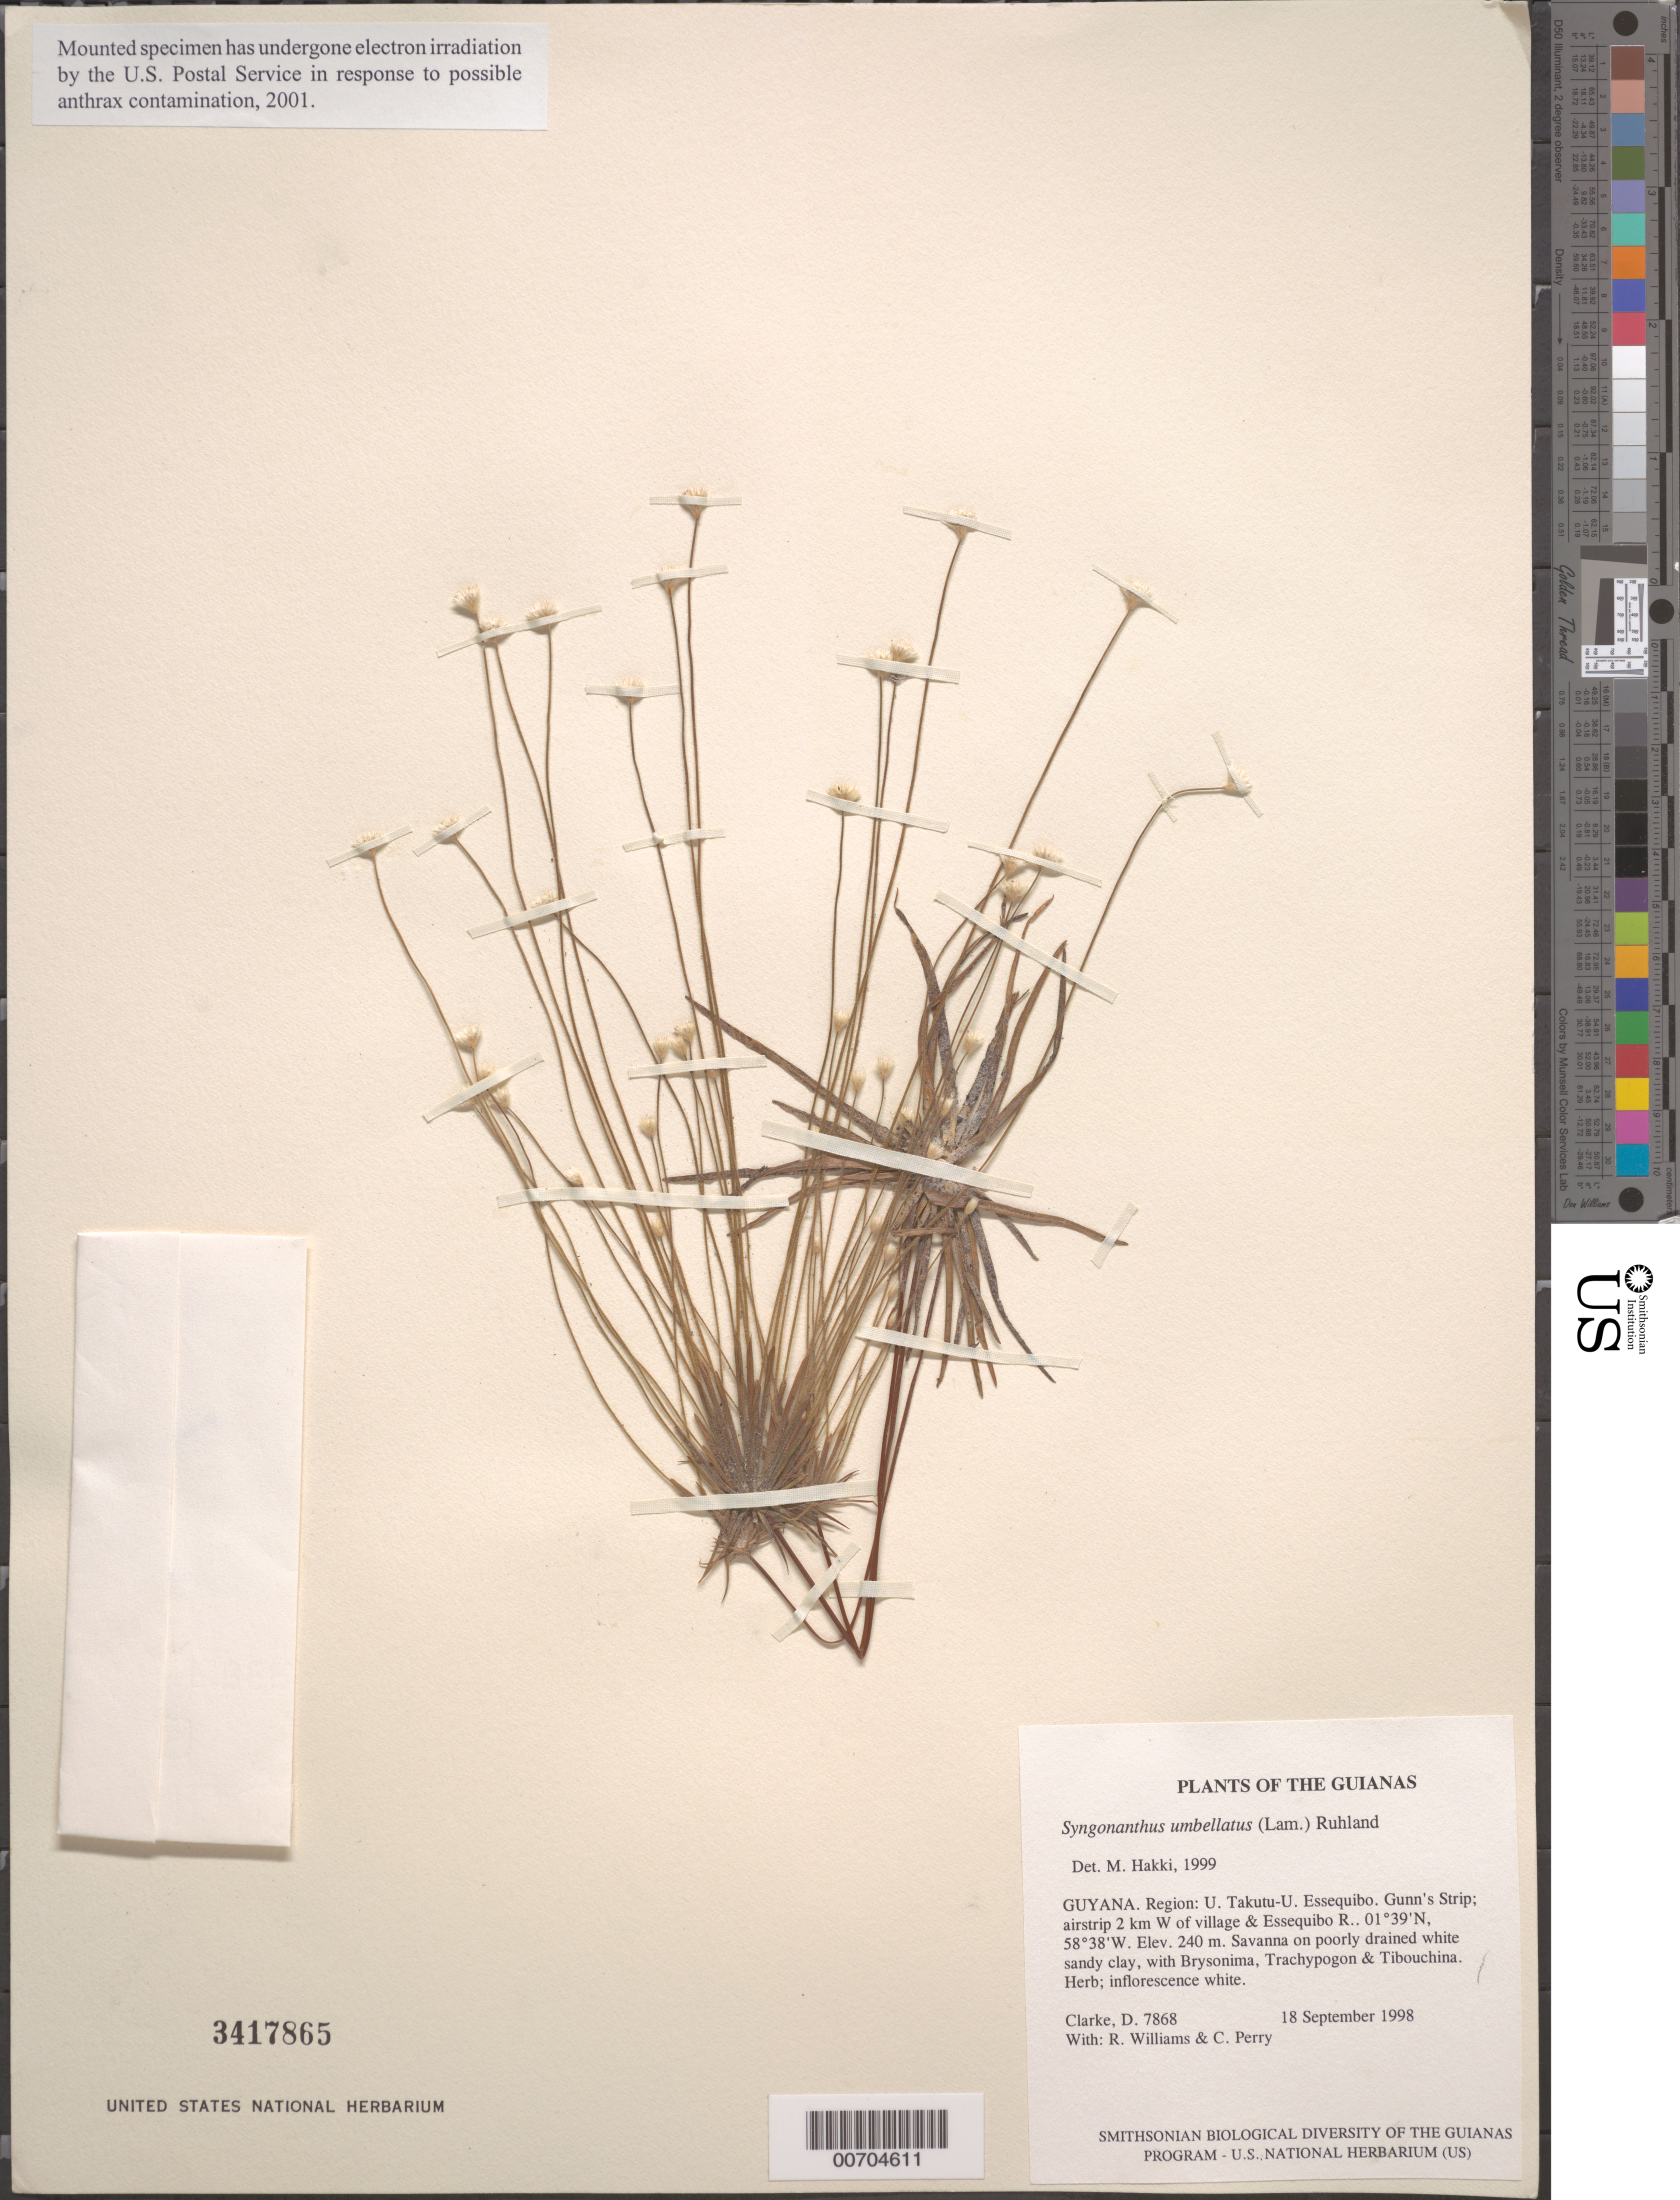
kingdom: Plantae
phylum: Tracheophyta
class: Liliopsida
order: Poales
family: Eriocaulaceae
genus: Syngonanthus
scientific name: Syngonanthus umbellatus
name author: (Lam.) Ruhland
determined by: Hakki, M. J.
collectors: H. D. Clarke, R. Williams & C. Perry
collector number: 7868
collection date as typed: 18 September 1998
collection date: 1998-09-18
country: Guyana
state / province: U. Takutu-U. Essequibo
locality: Gunn's Strip; airstrip 2 km W of village & Essequibo R.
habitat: Savanna on poorly drained white sandy clay, with Brysonima, Trachypogon & Tibouchina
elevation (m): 240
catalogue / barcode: US 3417865